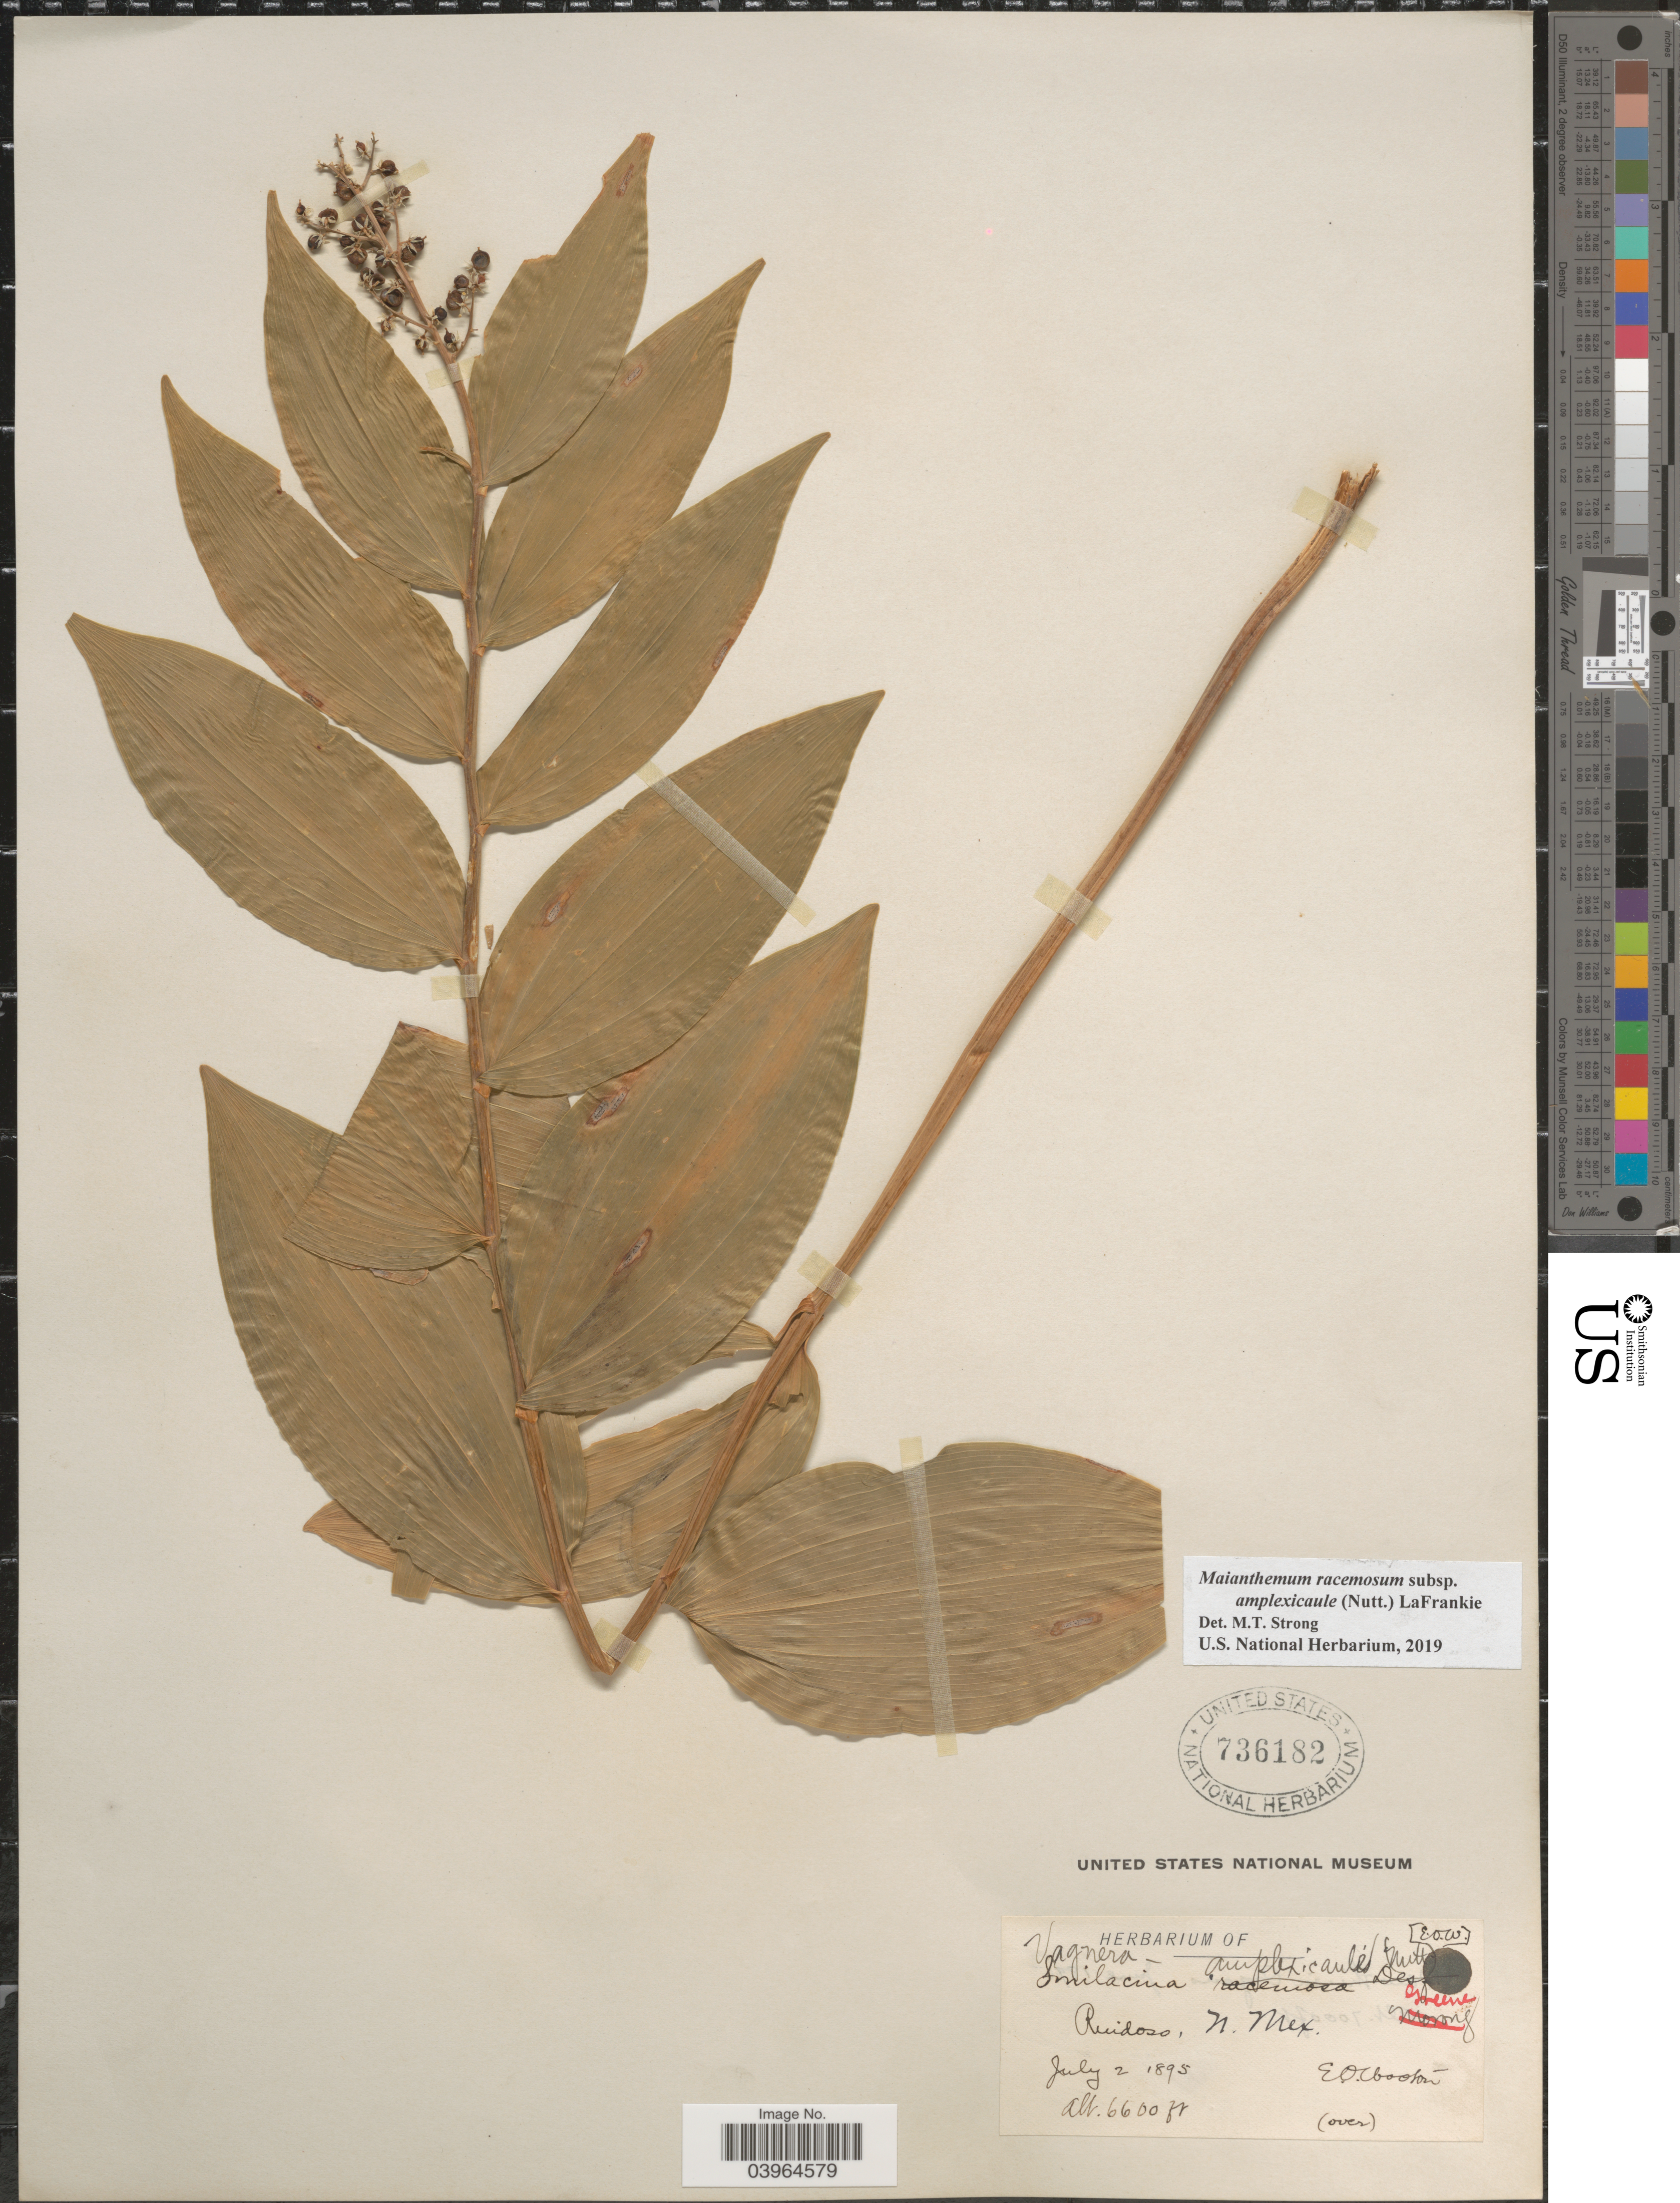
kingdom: Plantae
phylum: Tracheophyta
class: Liliopsida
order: Asparagales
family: Asparagaceae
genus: Maianthemum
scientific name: Maianthemum racemosum subsp. amplexicaule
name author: (Nutt.) LaFrankie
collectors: E. O. Wooton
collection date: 1895-07-02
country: United States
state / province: New Mexico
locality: Ruidoso.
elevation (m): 2012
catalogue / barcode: US 736182